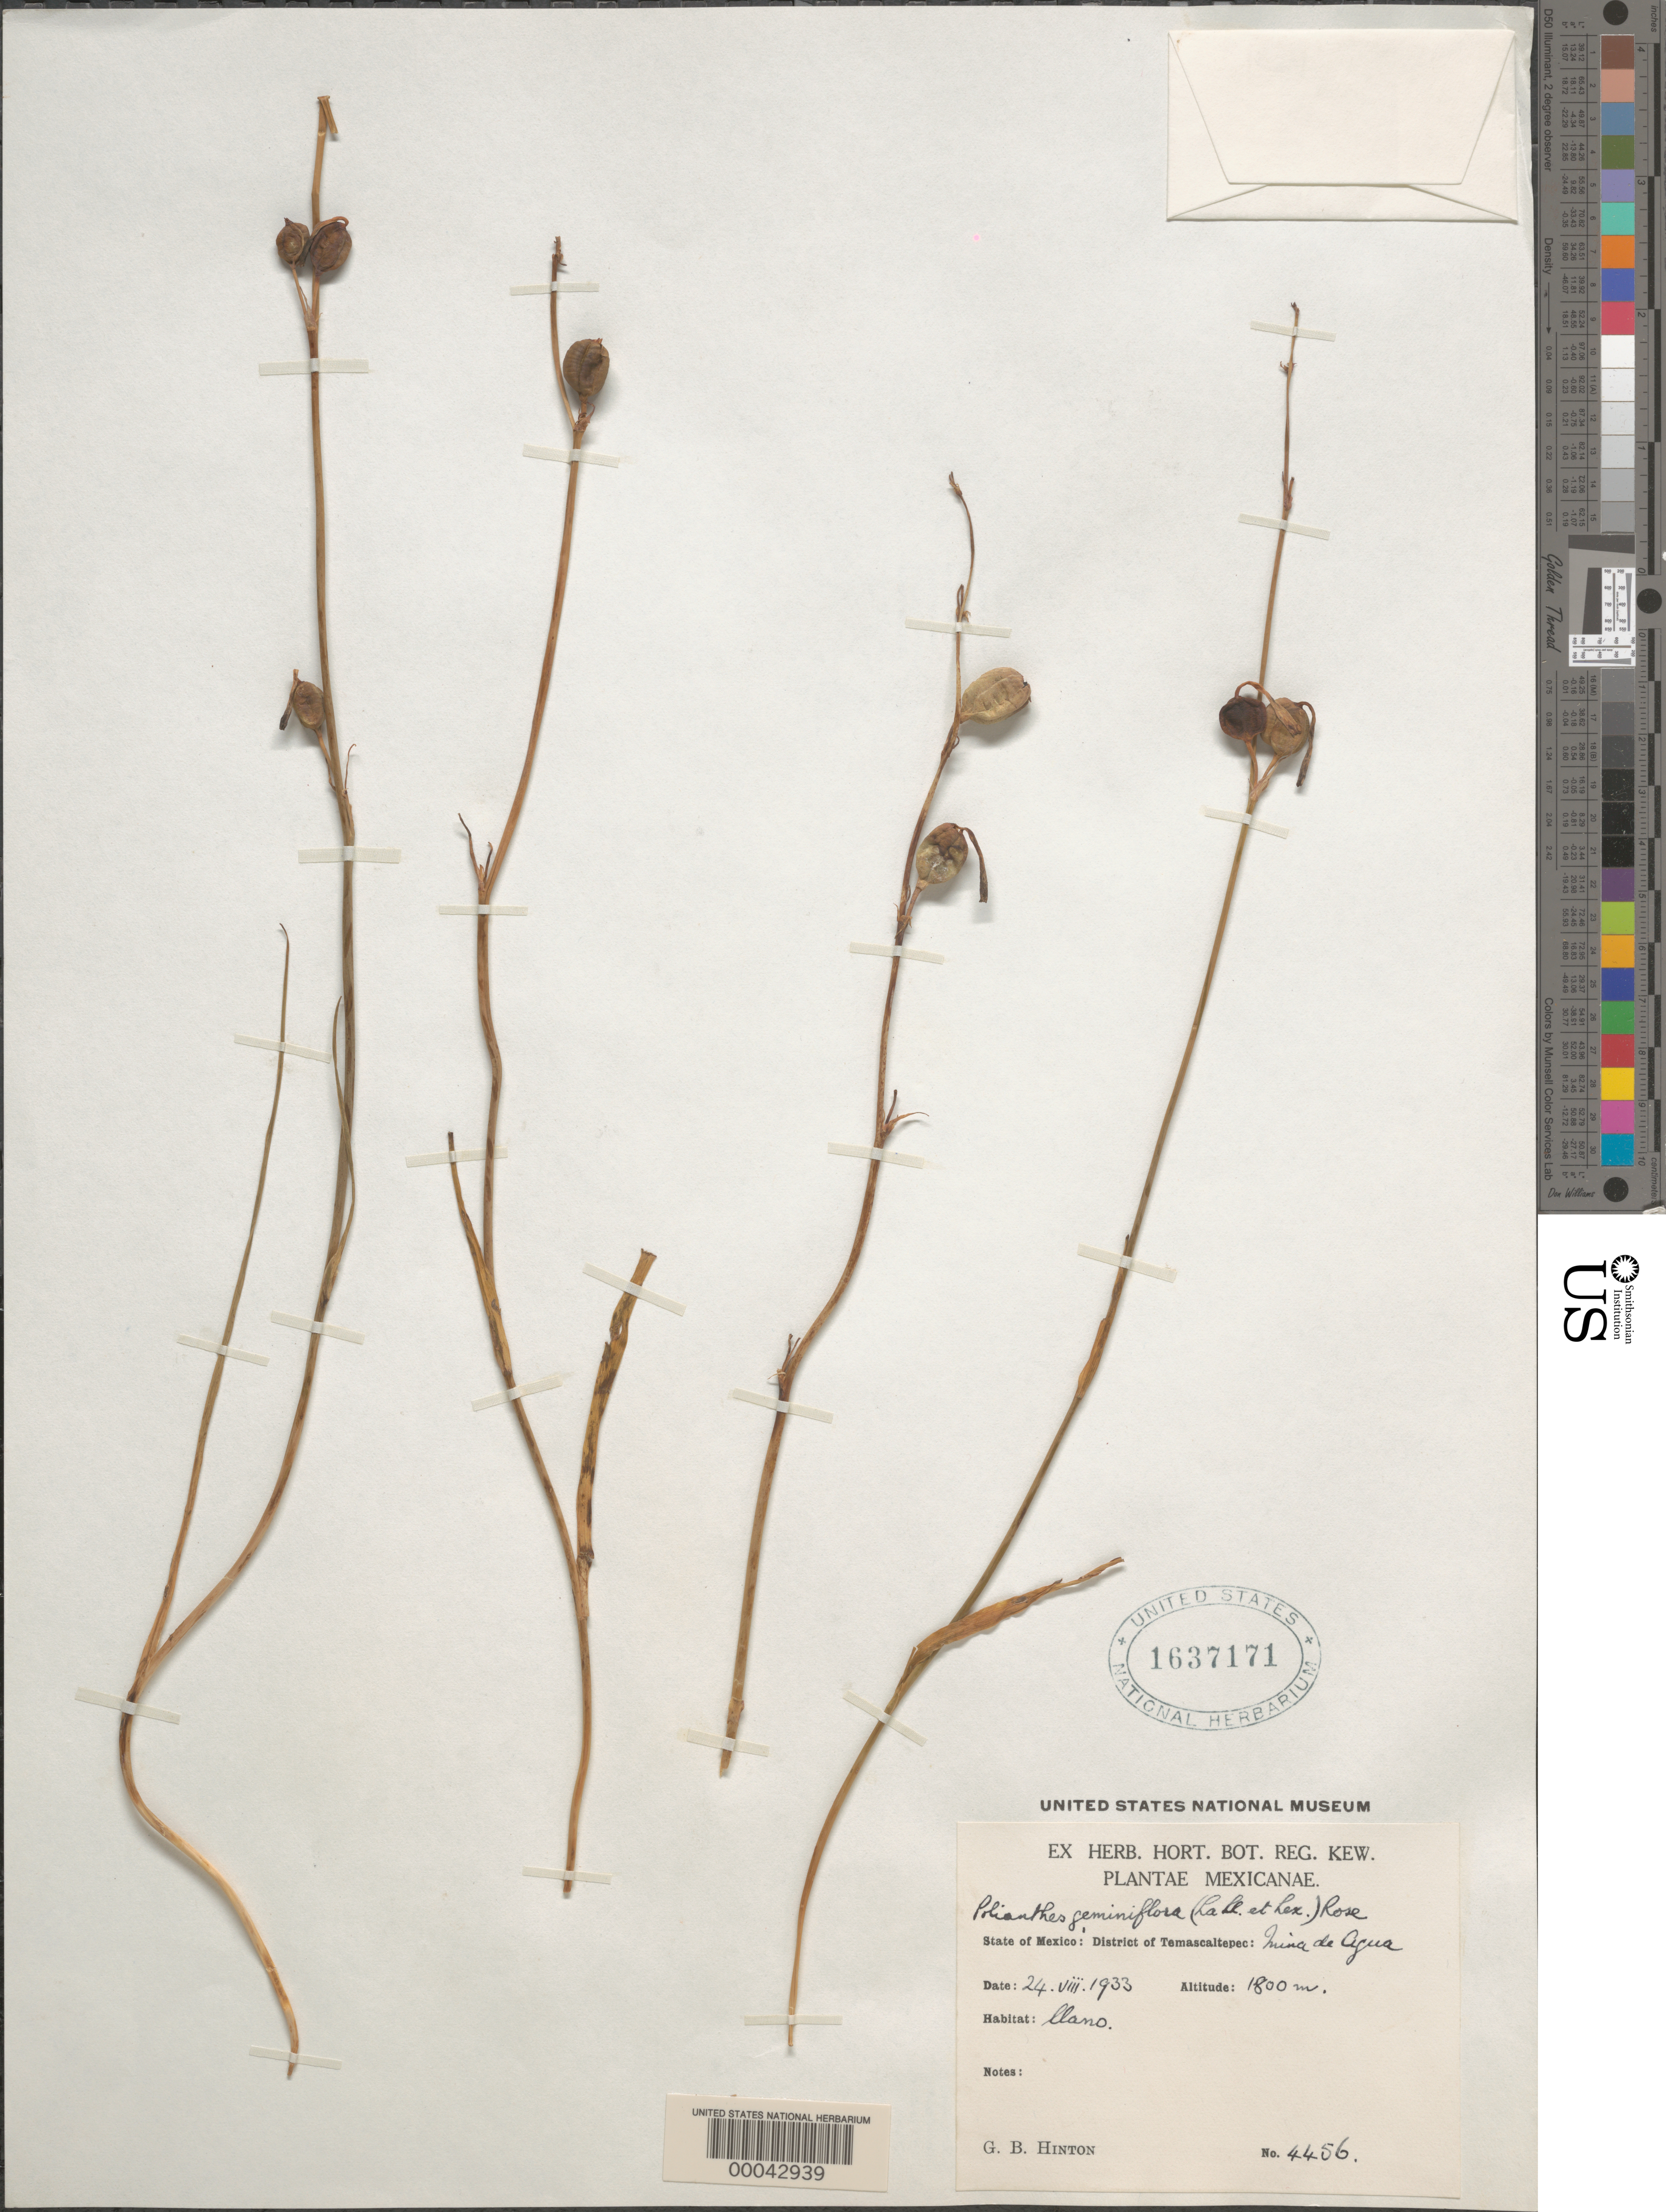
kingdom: Plantae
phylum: Tracheophyta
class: Liliopsida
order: Asparagales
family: Asparagaceae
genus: Polianthes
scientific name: Polianthes geminiflora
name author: (Lex.) Rose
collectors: G. B. Hinton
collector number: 4456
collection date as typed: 24 Aug 1933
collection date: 1933-08-24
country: Mexico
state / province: México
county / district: Temascaltepec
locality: Mina de Aqua.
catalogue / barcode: US 1637171